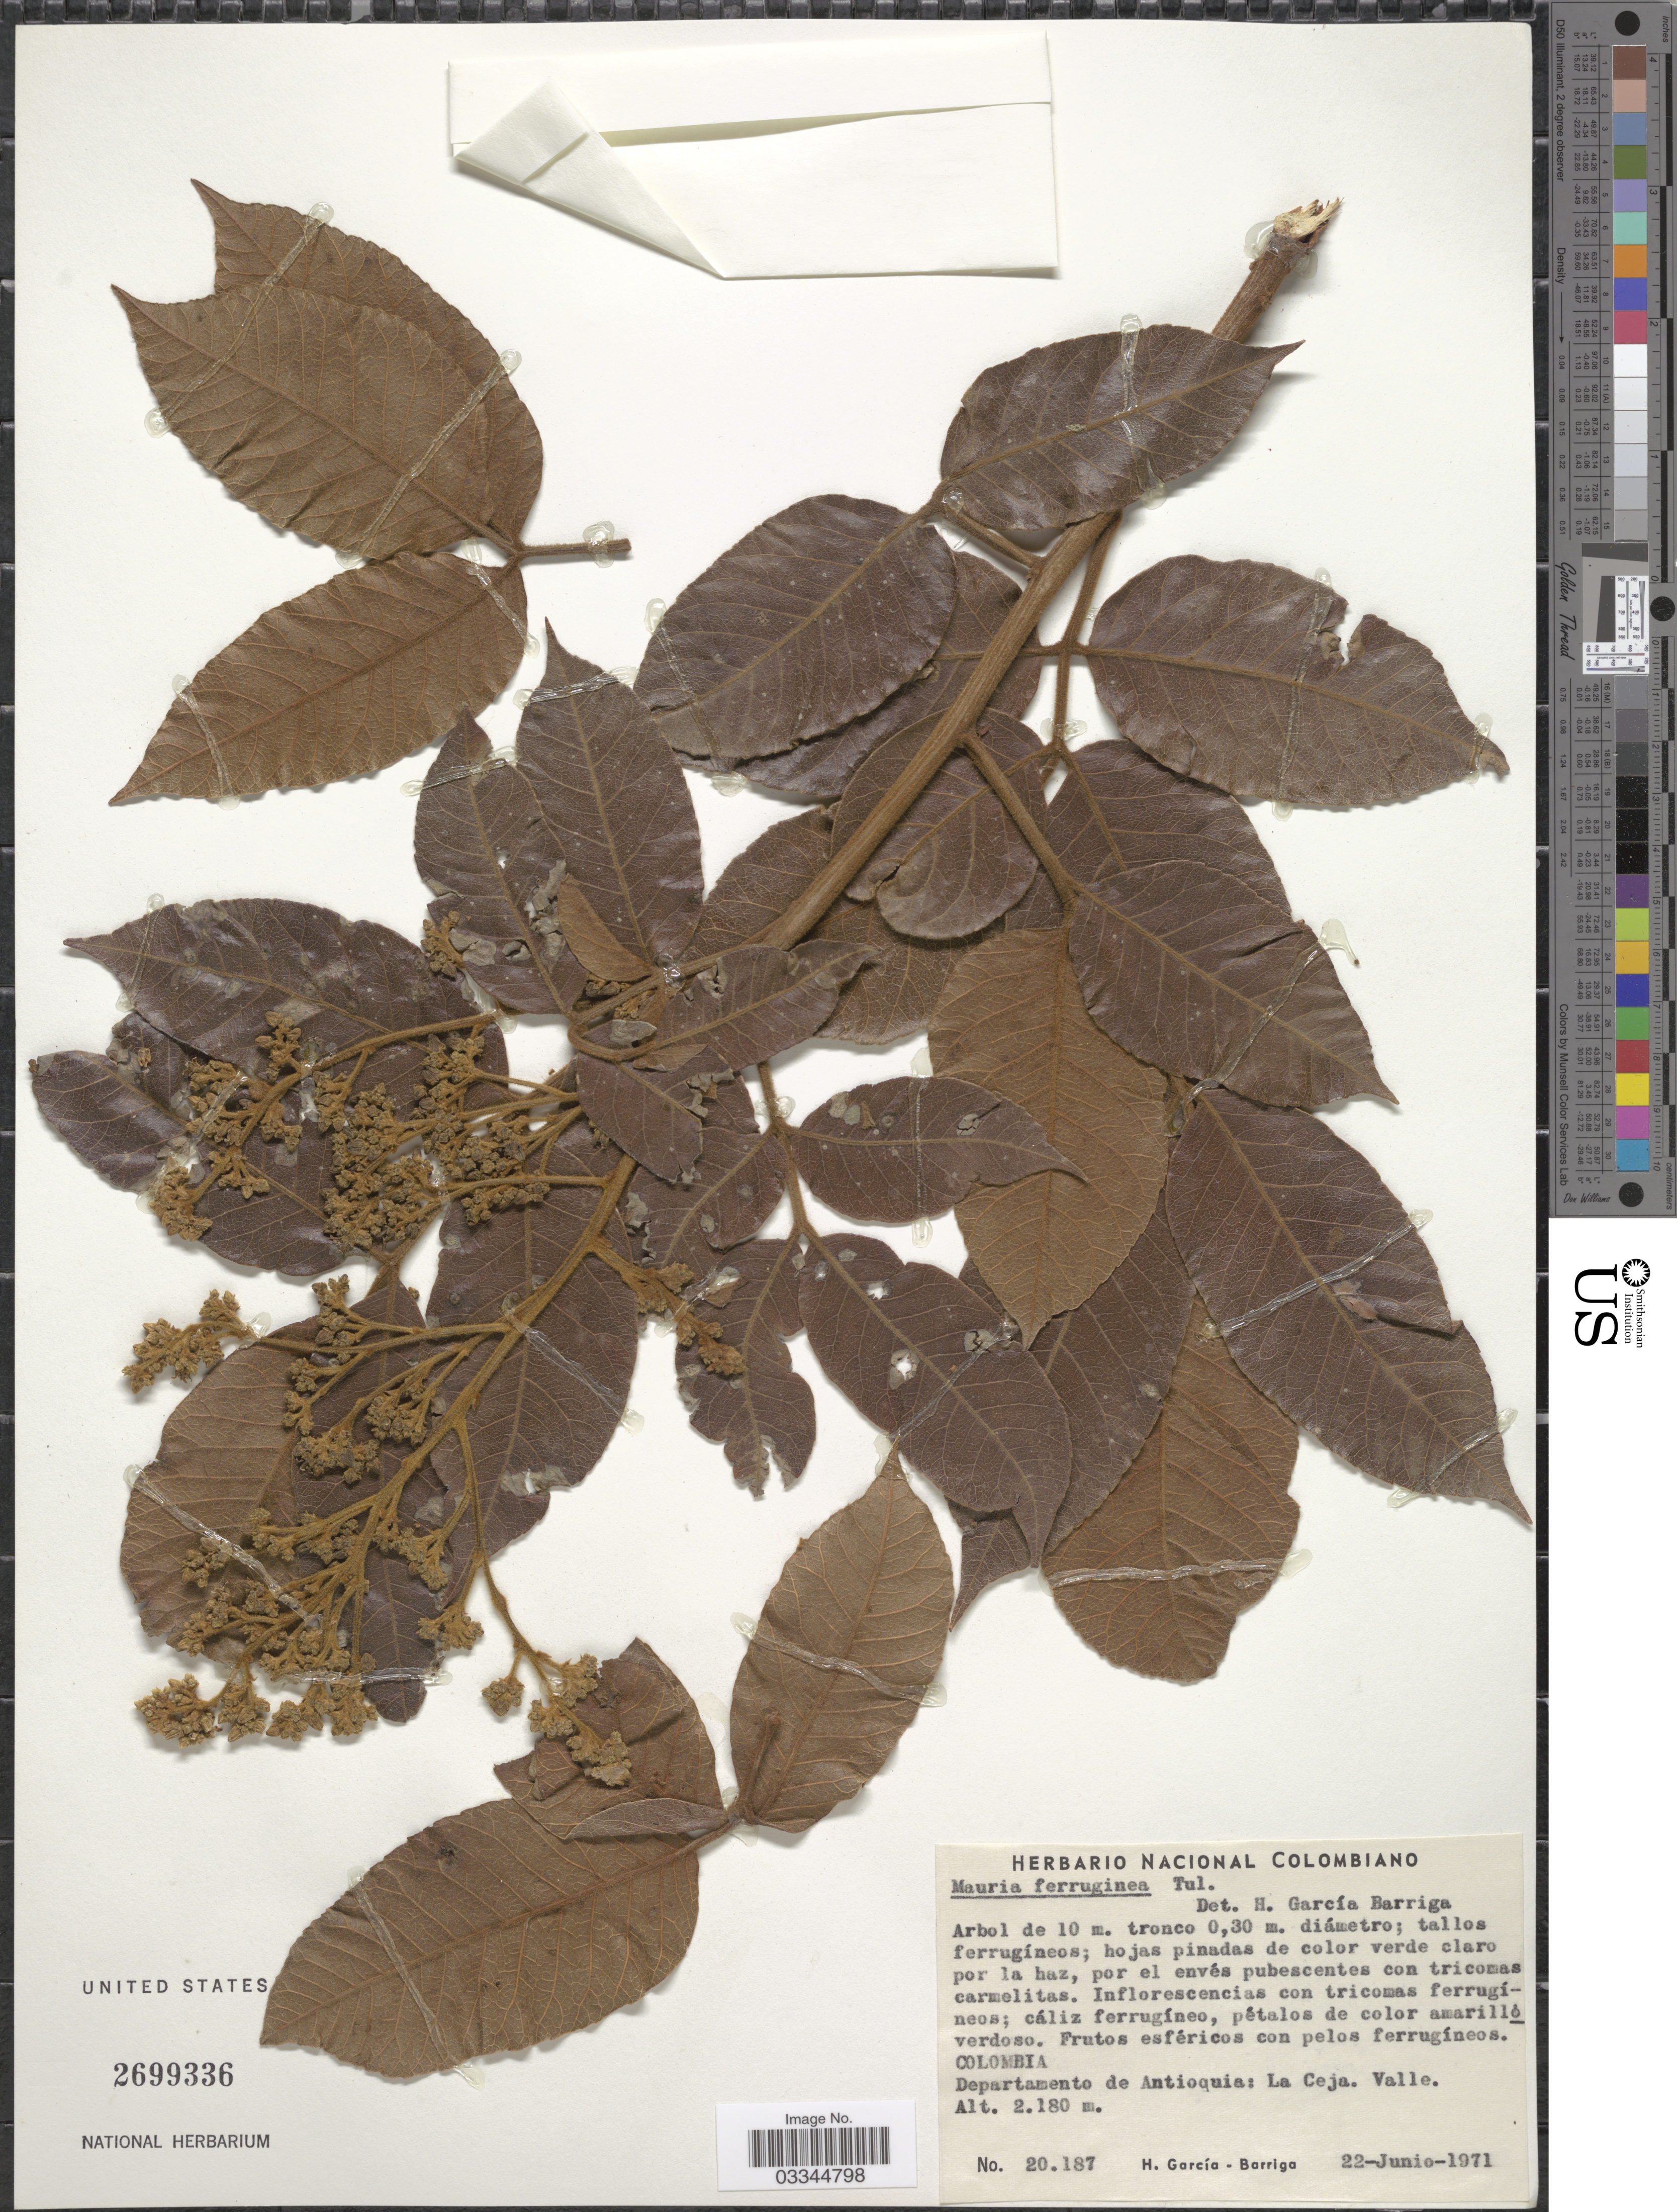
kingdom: Plantae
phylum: Tracheophyta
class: Magnoliopsida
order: Sapindales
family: Anacardiaceae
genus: Mauria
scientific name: Mauria ferruginea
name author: Tul.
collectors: H. García Barriga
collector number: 20187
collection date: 1971-06-22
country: Colombia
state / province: Antioquia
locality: Departamento de Antioquia: La Ceja, Valle.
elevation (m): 2180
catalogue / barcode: US 2699336